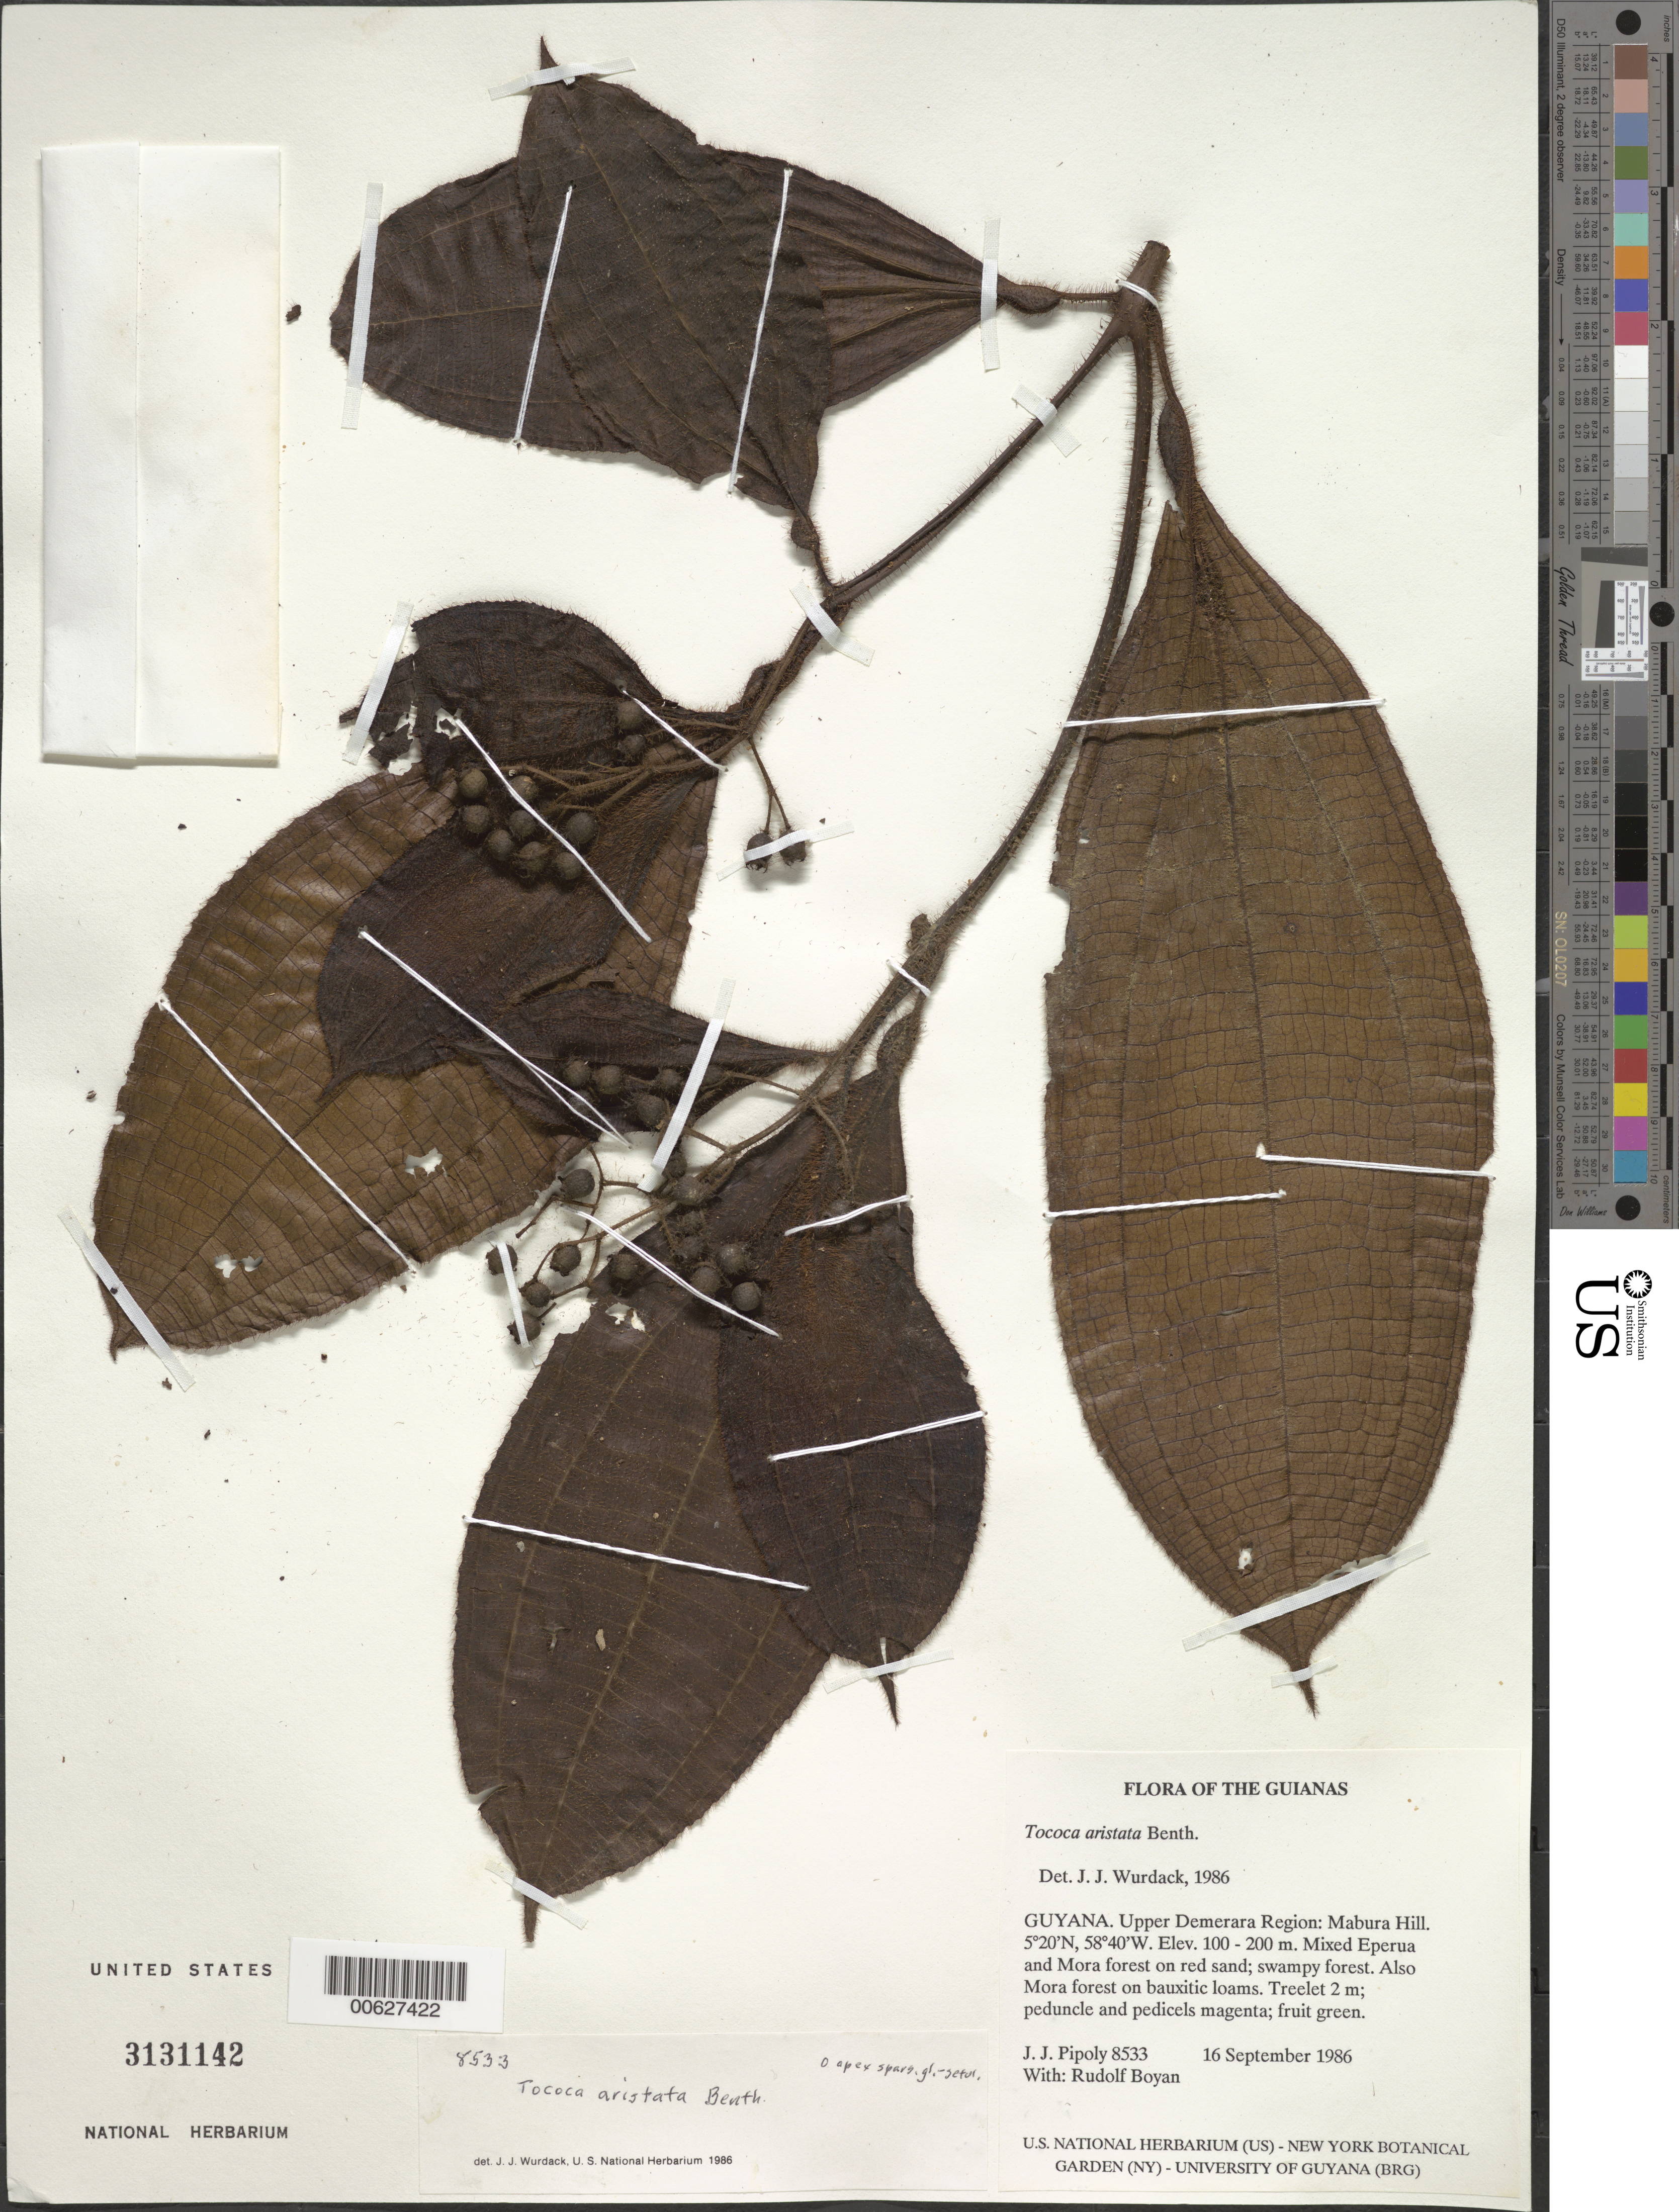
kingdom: Plantae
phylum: Tracheophyta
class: Magnoliopsida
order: Myrtales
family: Melastomataceae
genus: Tococa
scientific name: Tococa aristata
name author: Benth.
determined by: Wurdack, John J., (US), US (UNITED STATES)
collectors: J. J. Pipoly & R. Boyan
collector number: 8533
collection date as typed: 16 September 1986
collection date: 1986-09-16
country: Guyana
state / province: U. Demerara-Berbice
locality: Mabura Hill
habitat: Mixed Eperua and Mora forest on red sand; swampy forest. Also Mora forest on bauxitic loams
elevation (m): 100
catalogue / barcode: US 3131142